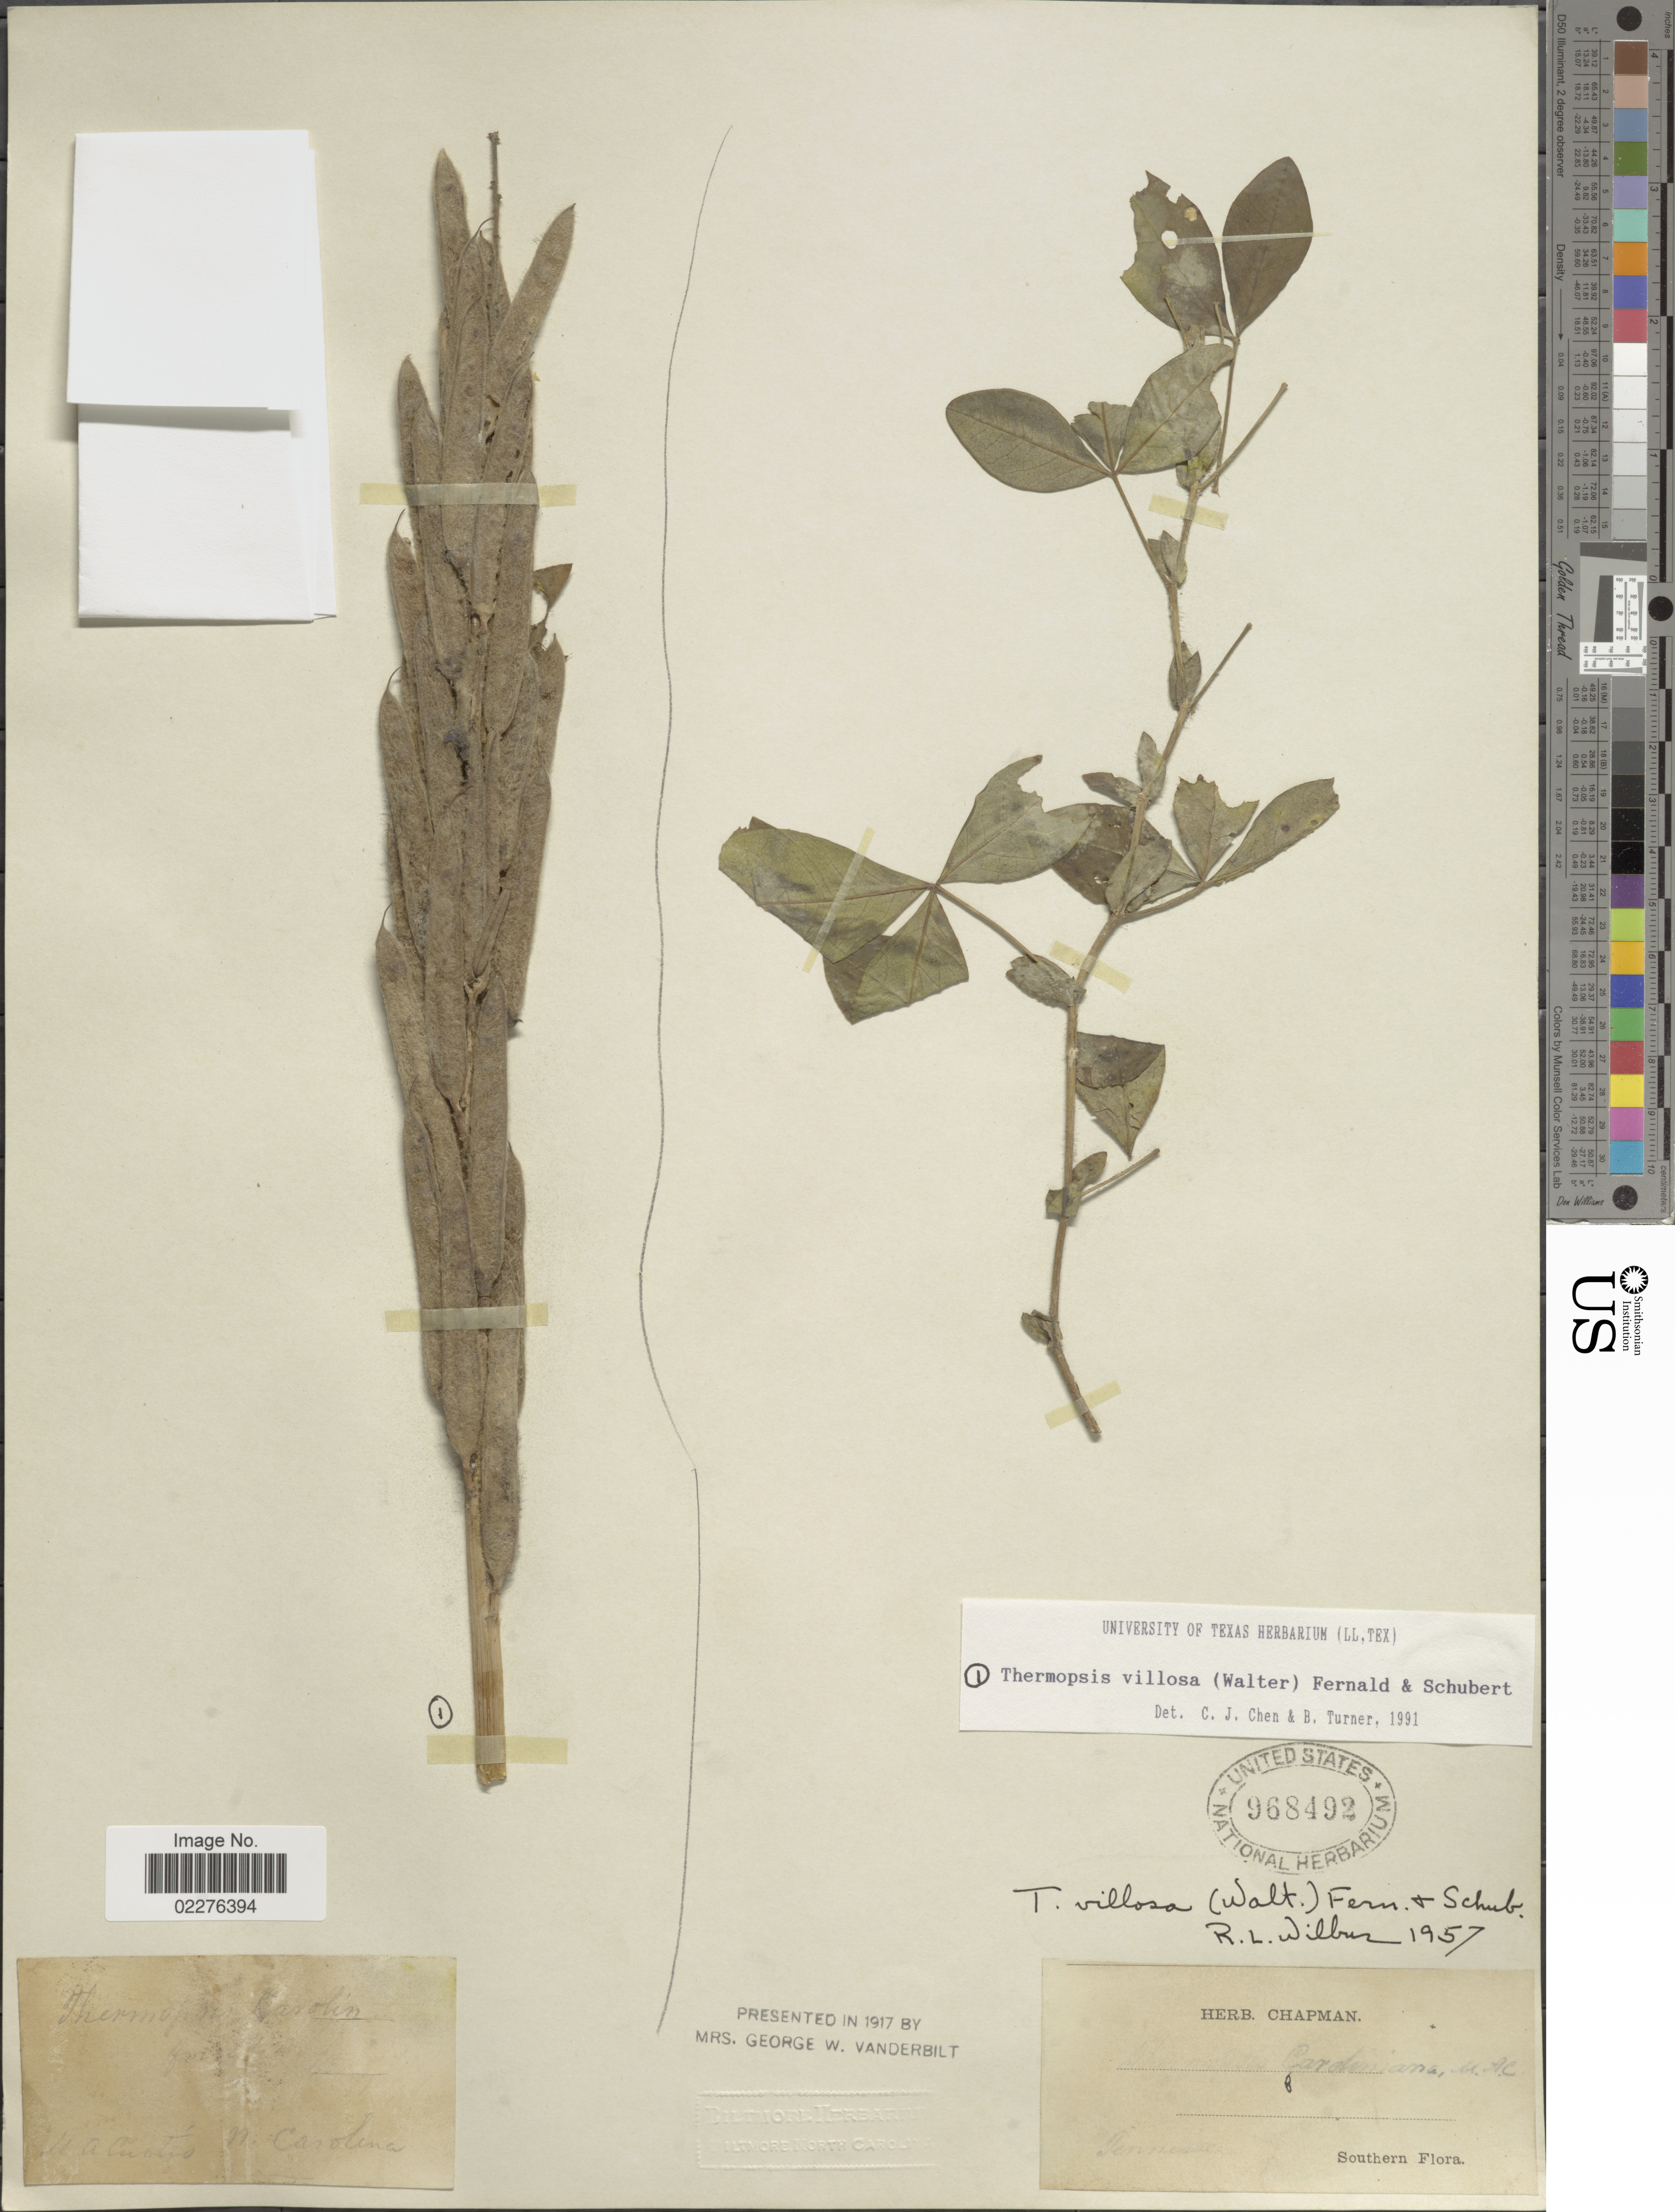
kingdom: Plantae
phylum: Tracheophyta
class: Magnoliopsida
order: Fabales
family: Fabaceae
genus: Thermopsis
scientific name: Thermopsis villosa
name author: (Walter) Fernald & B.G. Schub.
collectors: M. A. Curtis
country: United States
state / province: North Carolina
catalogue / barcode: US 968492-2